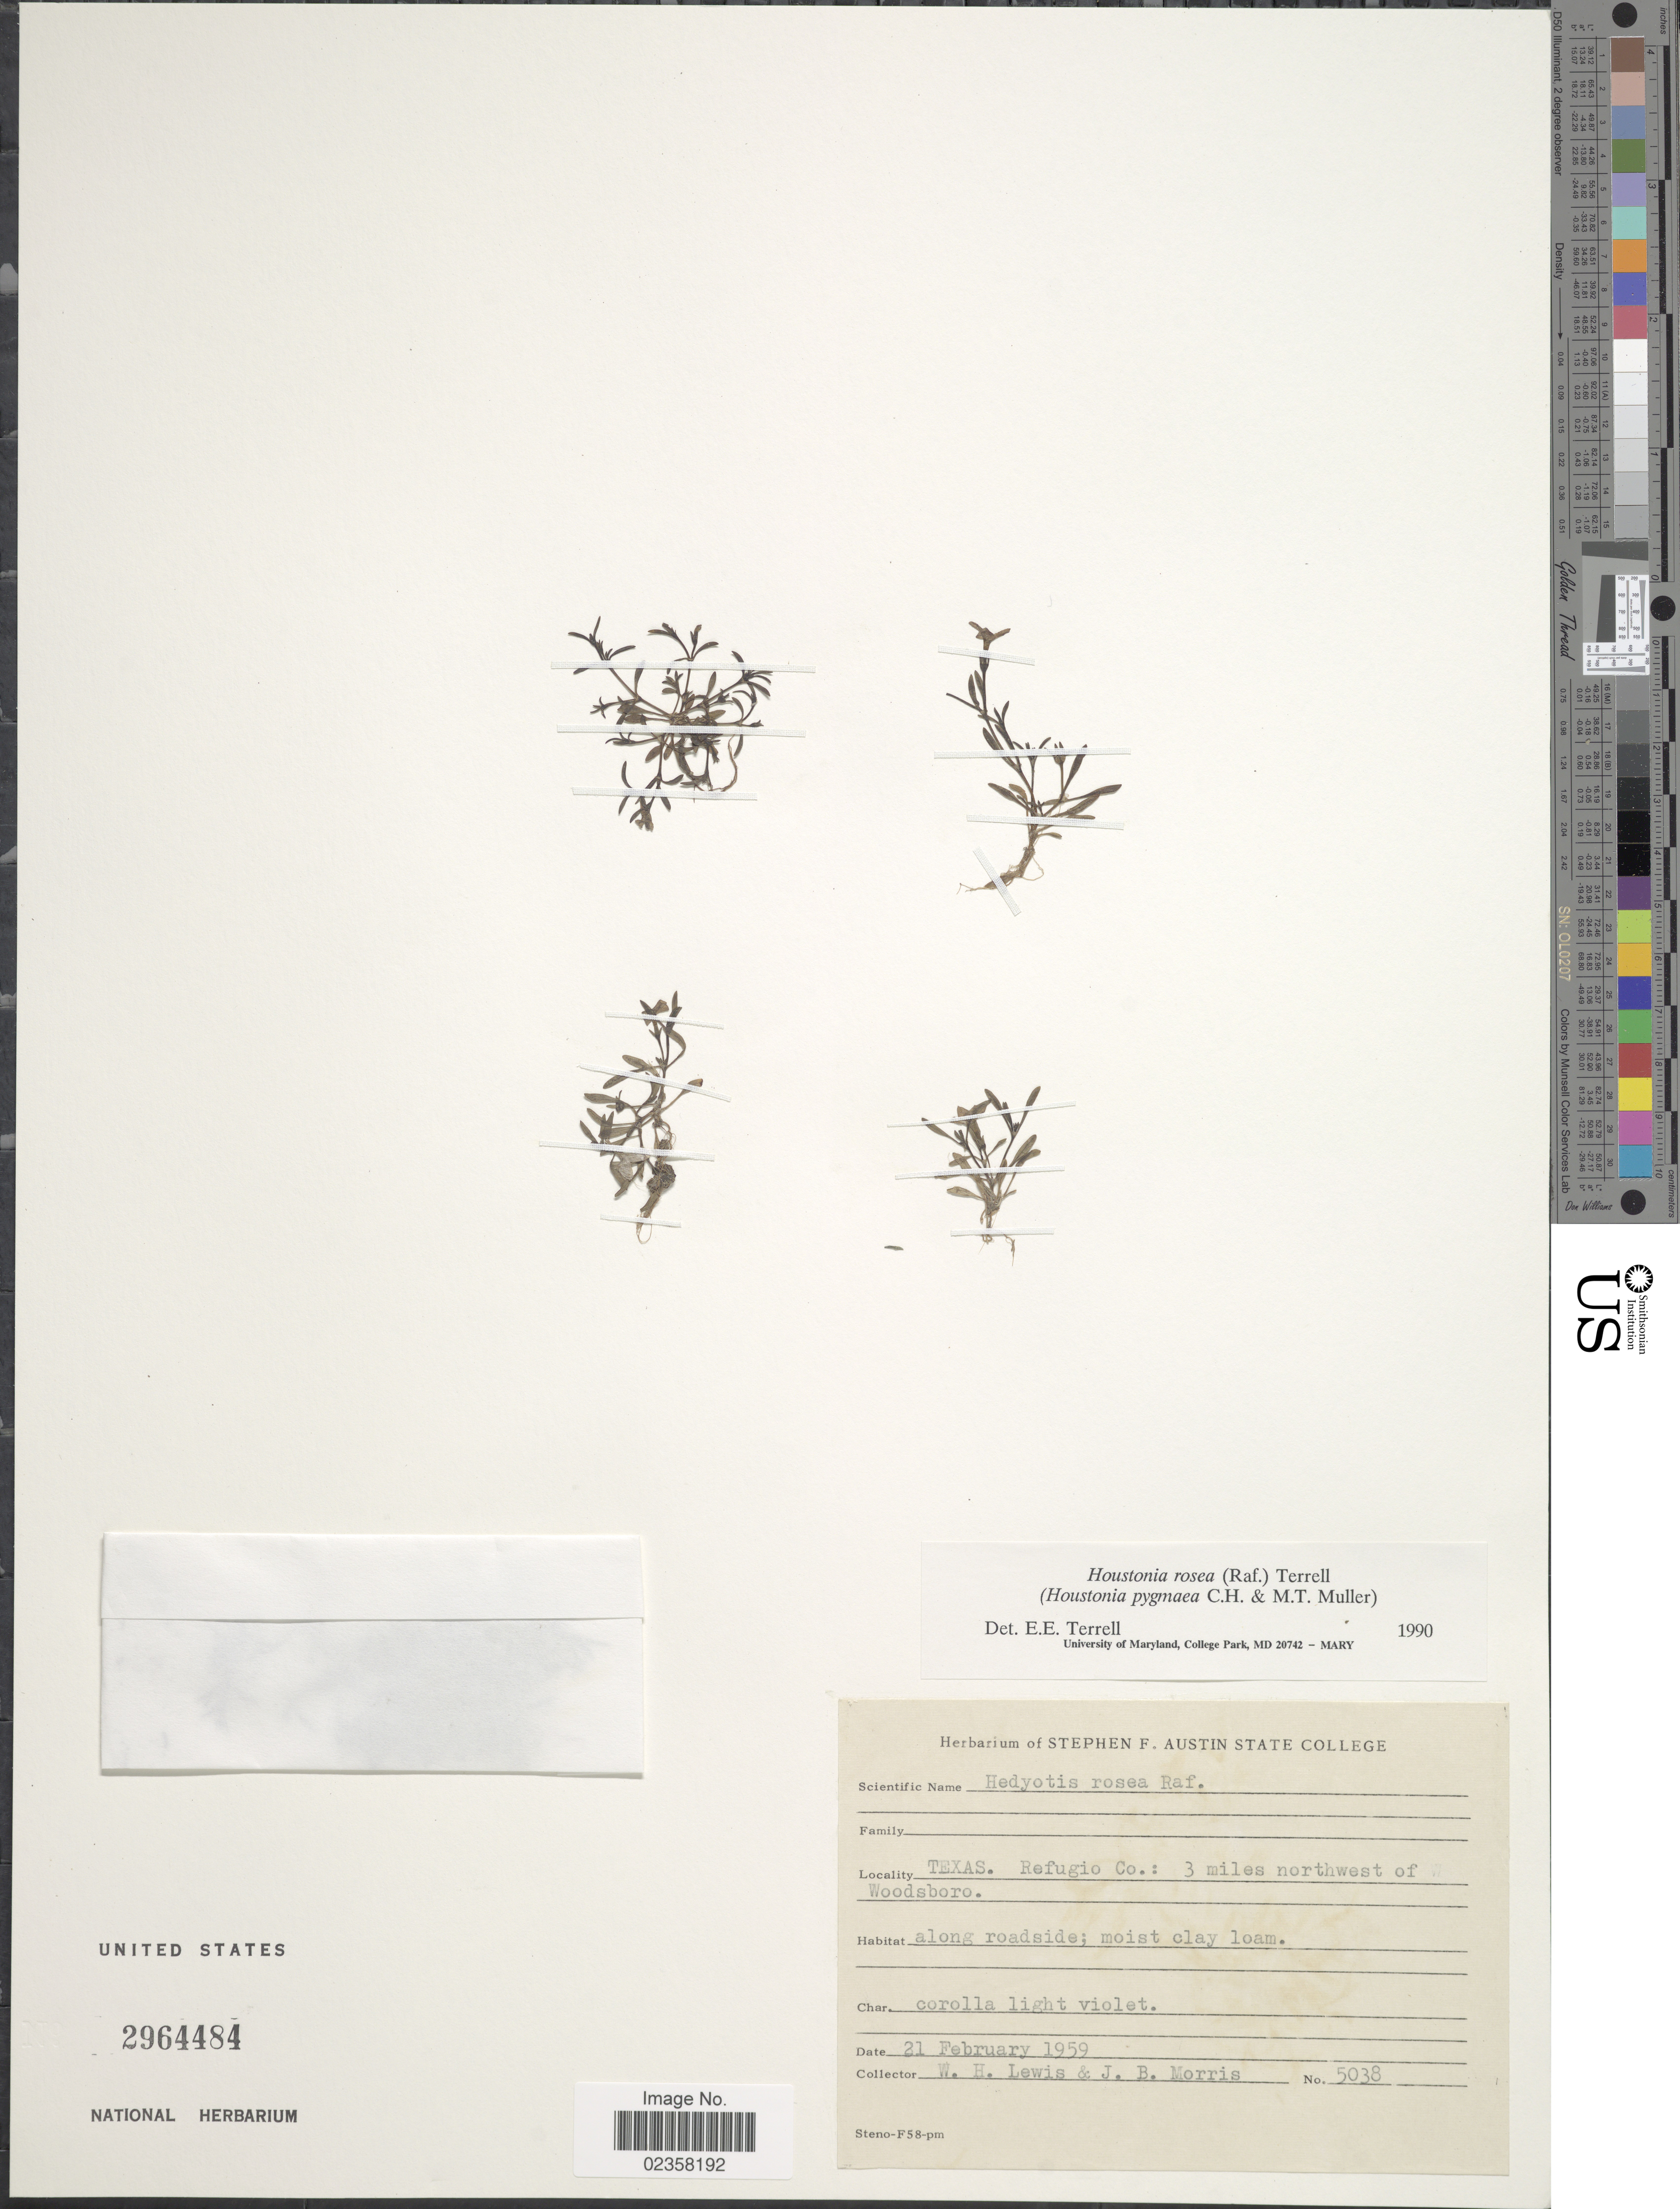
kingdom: Plantae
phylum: Tracheophyta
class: Magnoliopsida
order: Gentianales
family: Rubiaceae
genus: Houstonia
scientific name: Houstonia rosea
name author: (Raf.) Terrell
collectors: W. H. Lewis & J. Morris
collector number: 5038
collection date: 1959-02-21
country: United States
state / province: Texas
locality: Refugio Co.: 3 miles northwest of Woodsboro, along roadside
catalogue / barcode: US 2964484